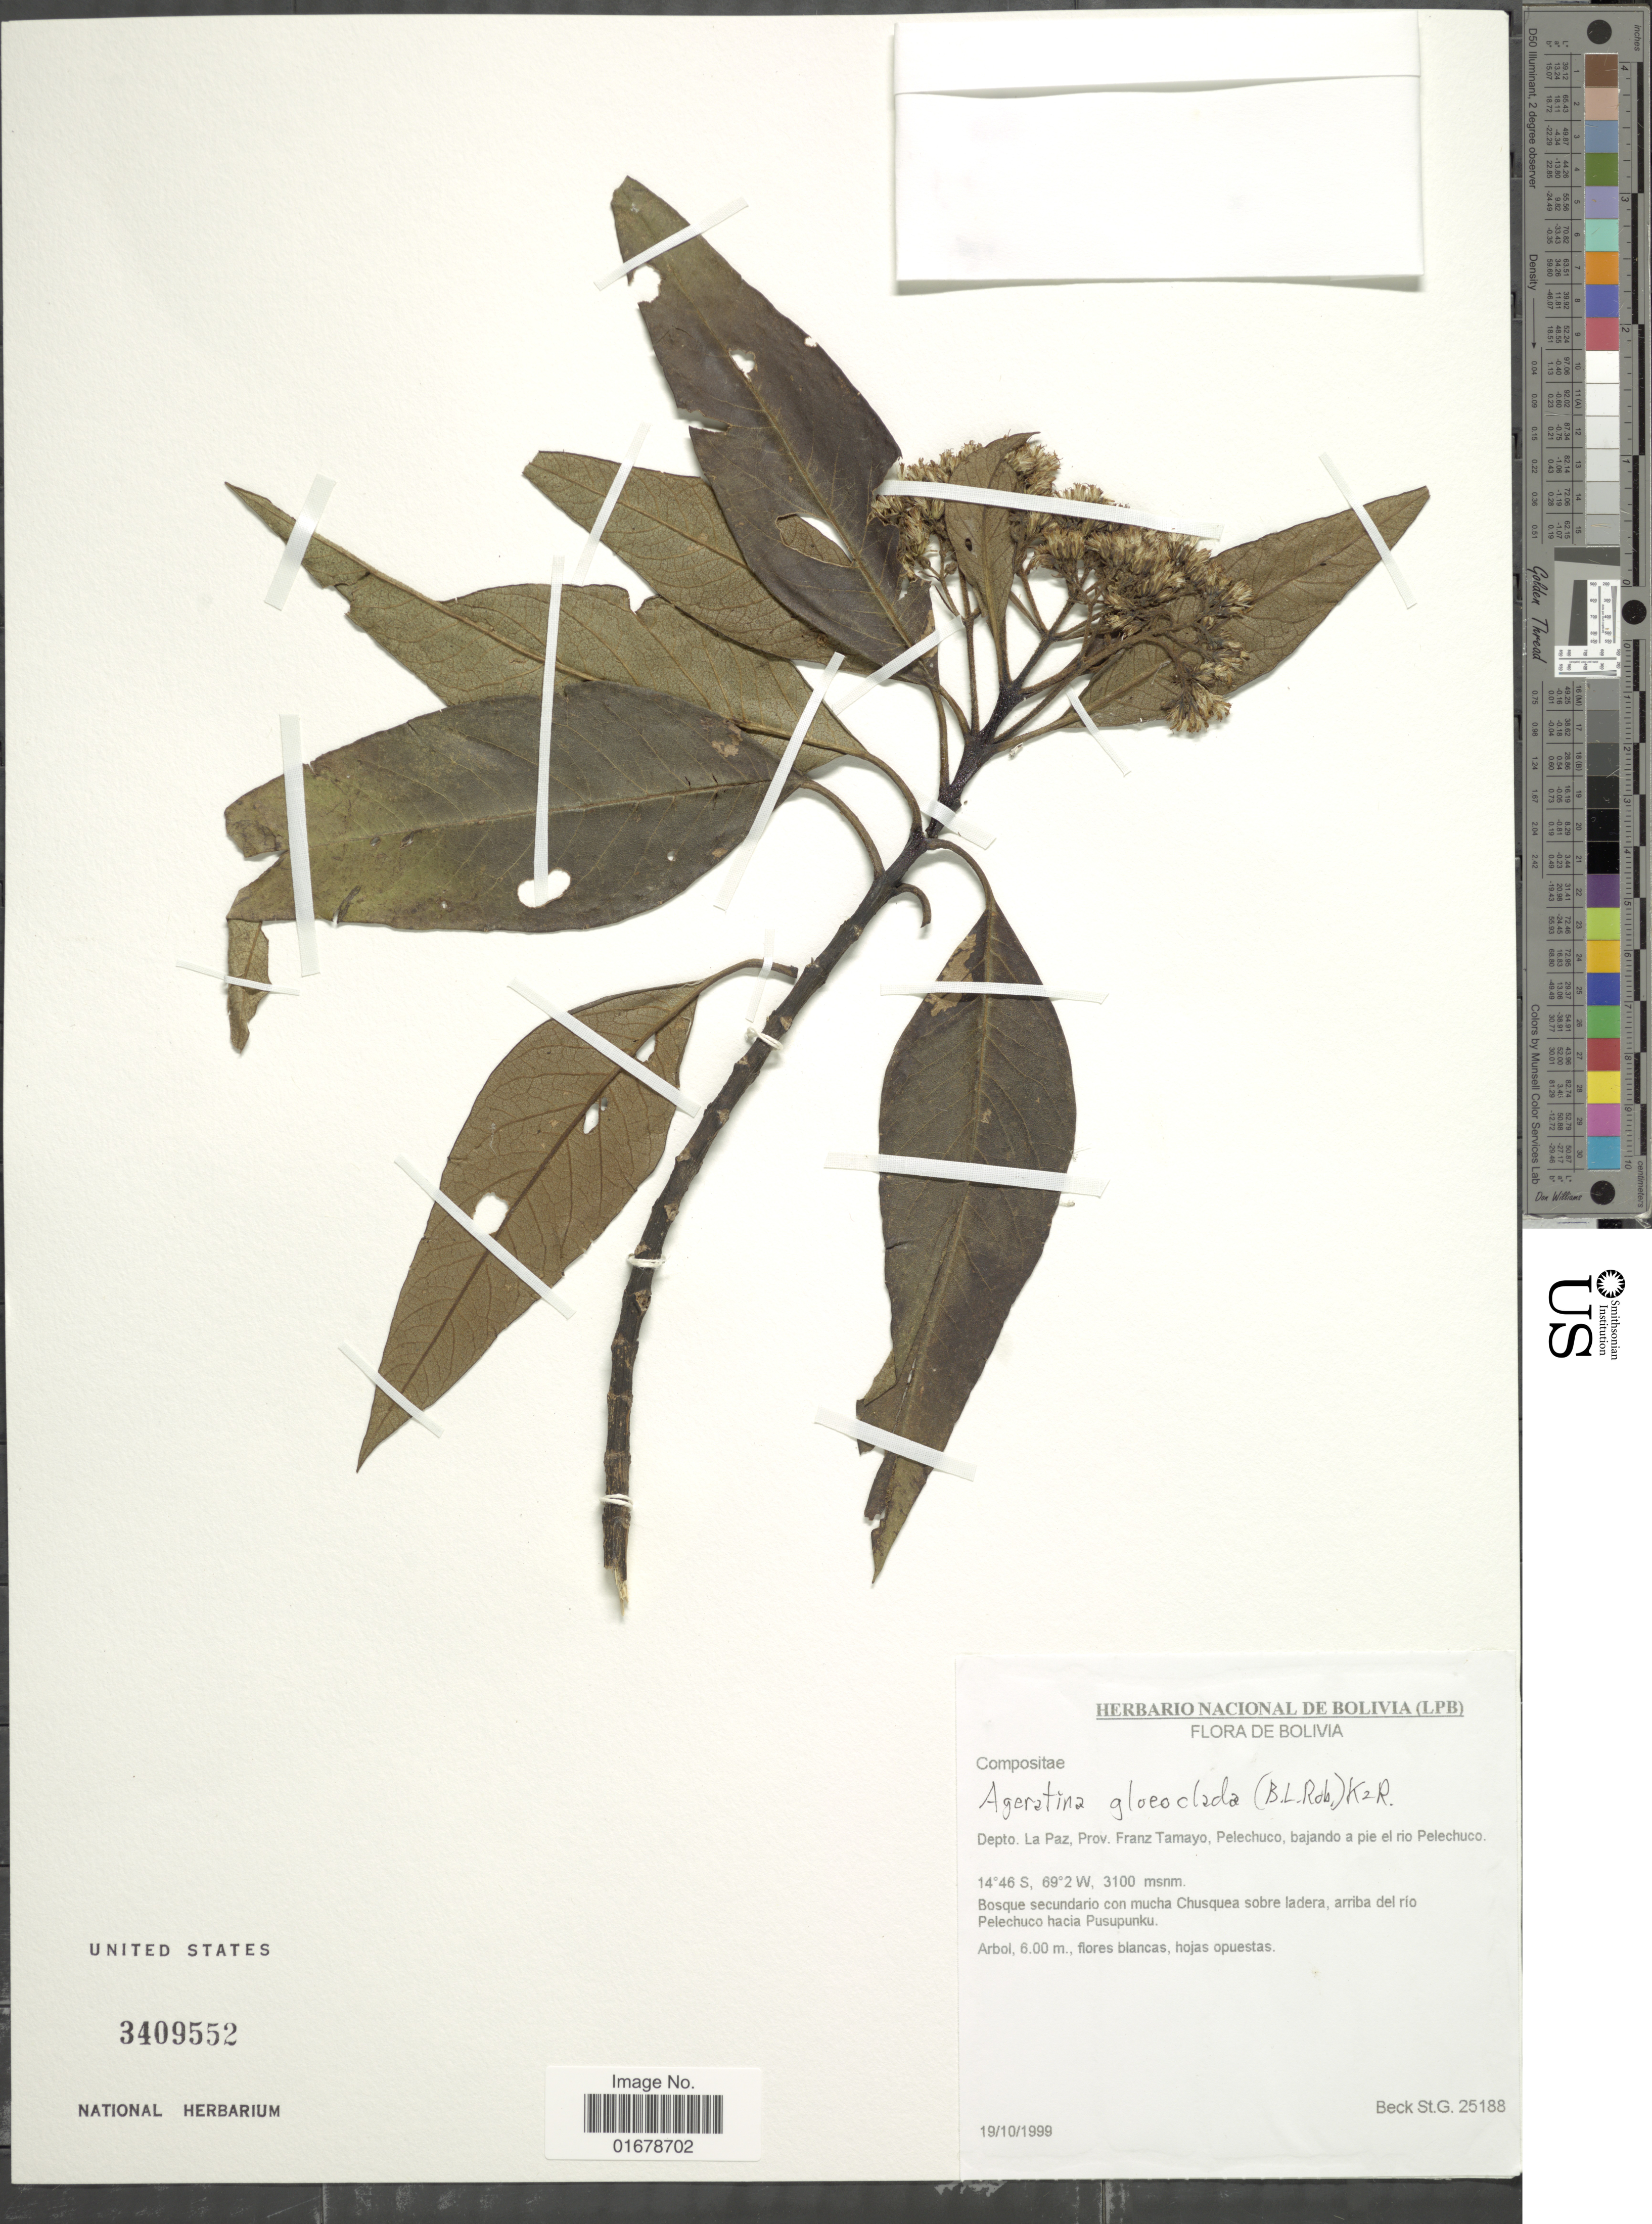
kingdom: Plantae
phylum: Tracheophyta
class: Magnoliopsida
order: Asterales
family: Asteraceae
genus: Ageratina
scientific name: Ageratina gloeoclada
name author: (B.L. Rob.) R.M. King & H. Rob.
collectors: S. G. Beck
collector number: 25188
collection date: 1999-10-19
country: Bolivia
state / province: La Paz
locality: Depto, La Paz, Prov. Franz Tamayo, Pelechuco, bajando a pie el rio Pelechuco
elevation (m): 3100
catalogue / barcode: US 3409552